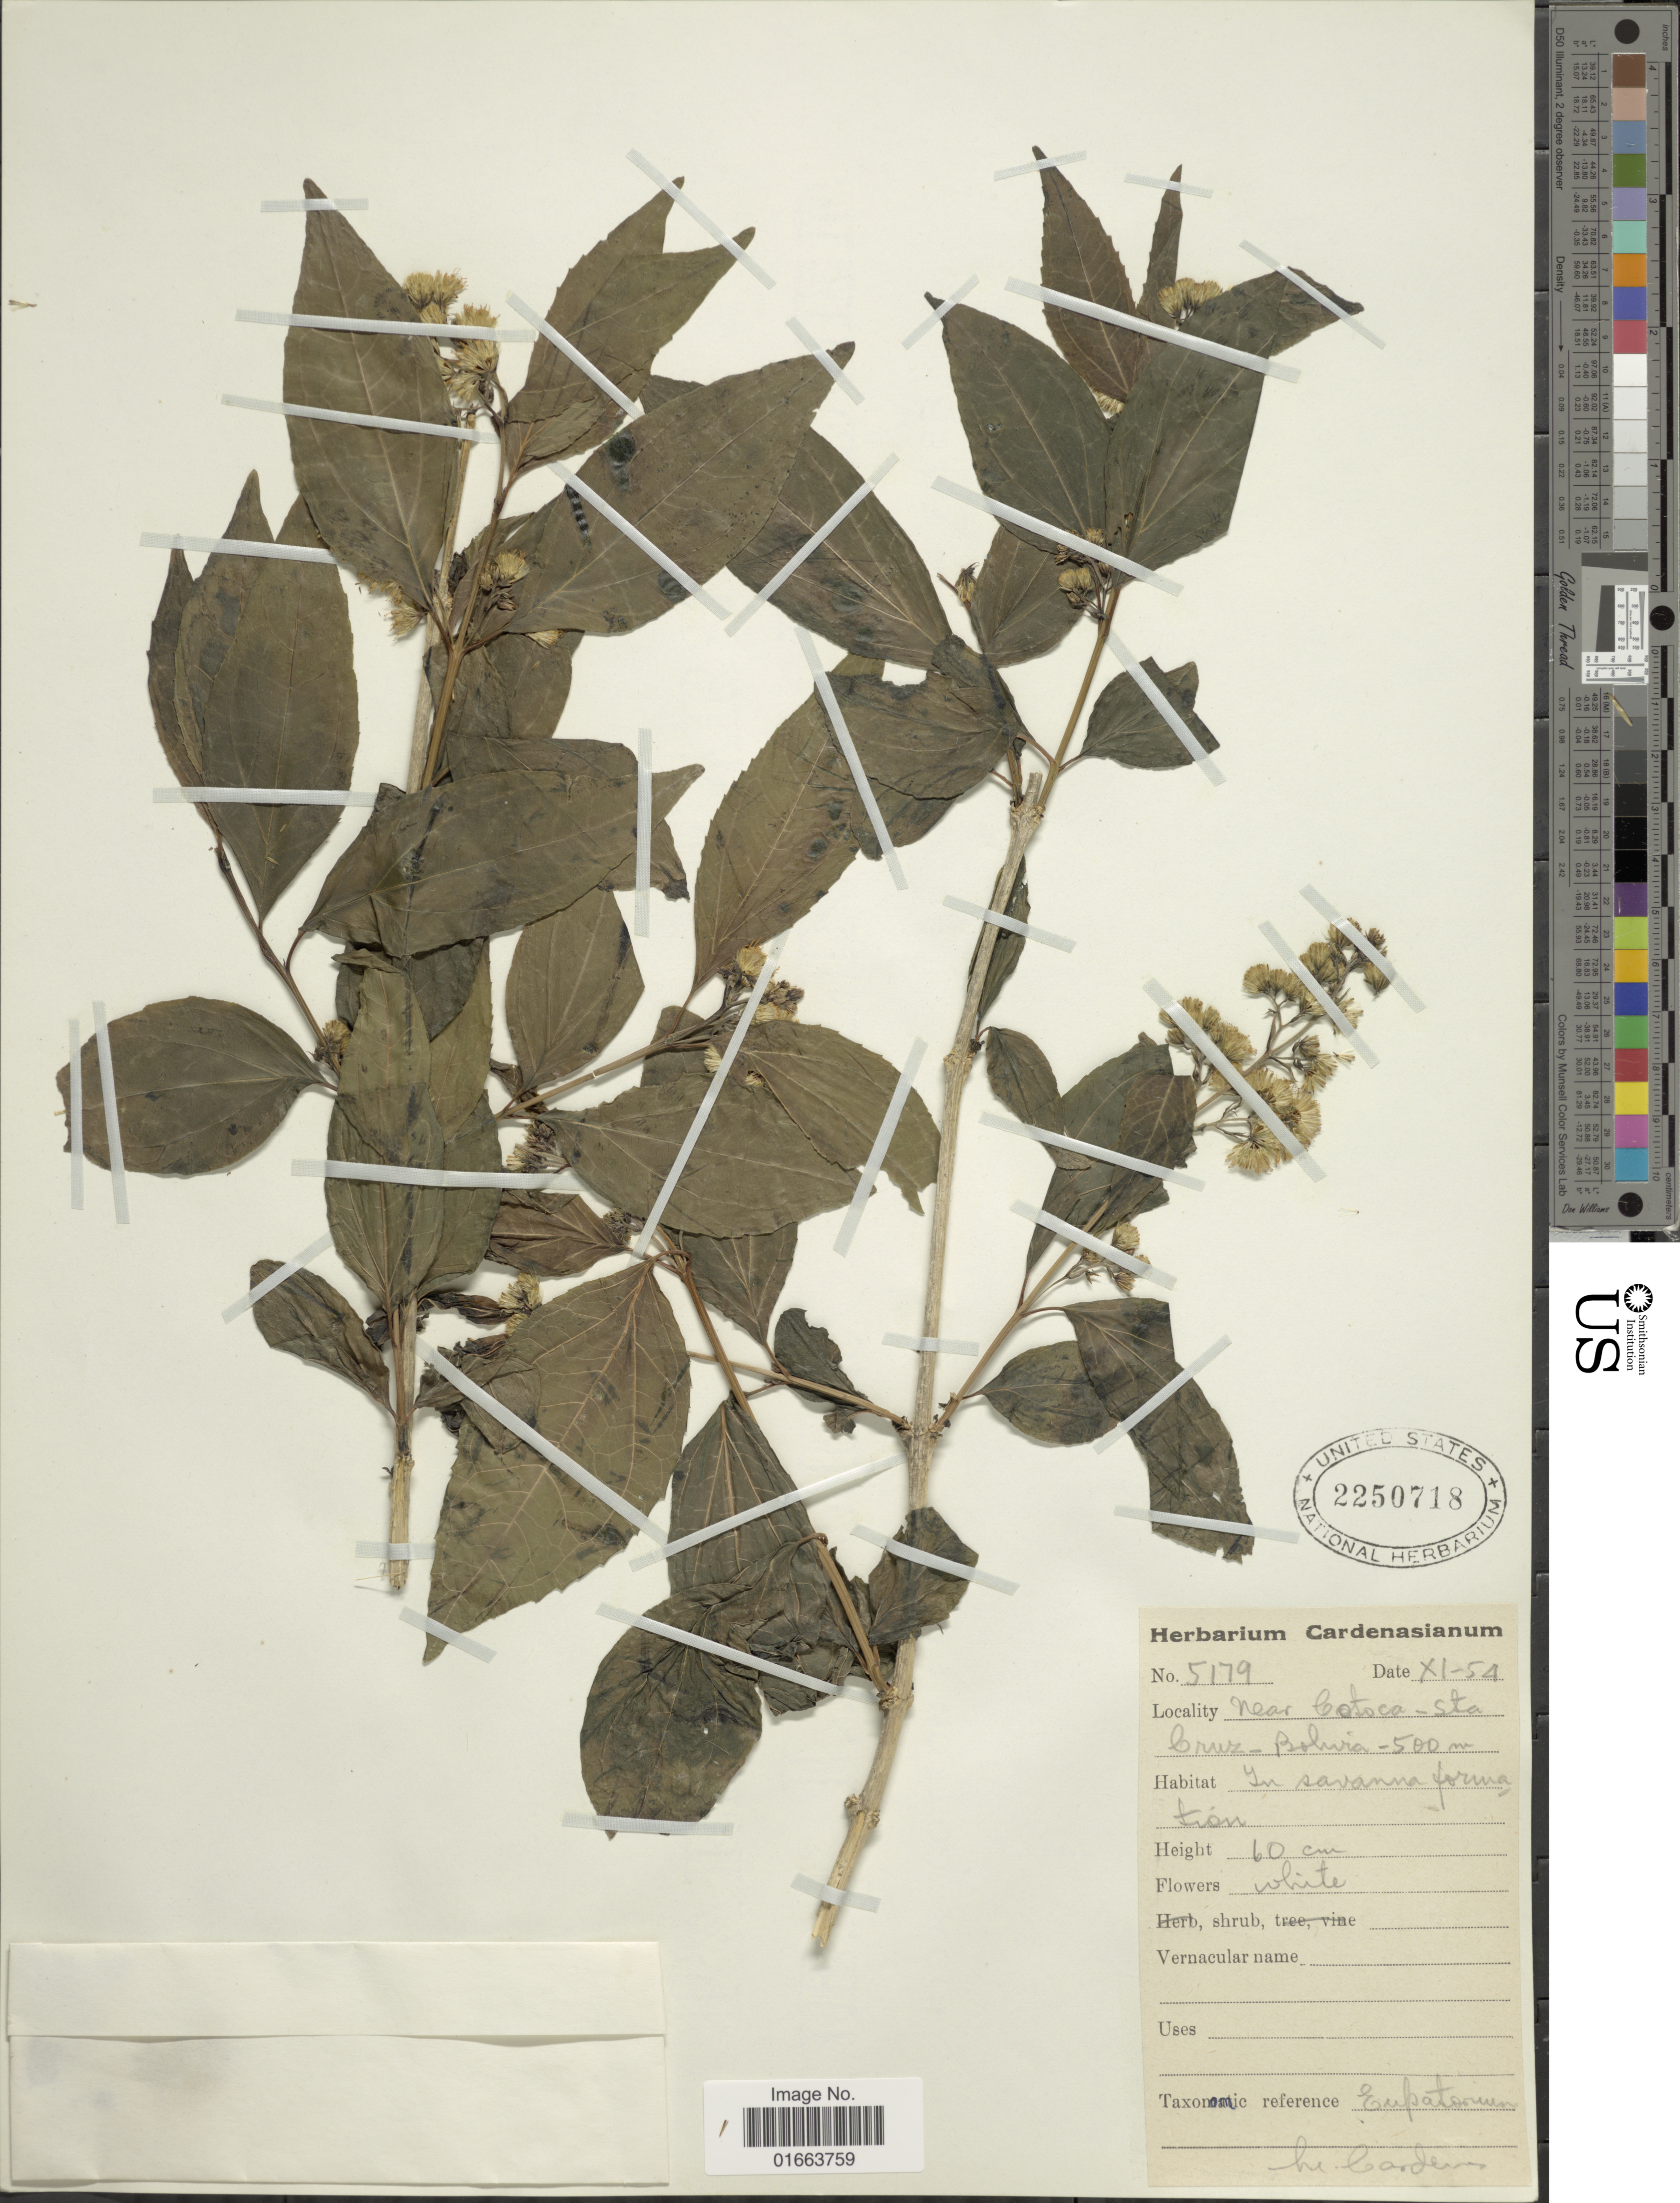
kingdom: Plantae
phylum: Tracheophyta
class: Magnoliopsida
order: Asterales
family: Asteraceae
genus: Koanophyllon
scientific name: Koanophyllon simillimum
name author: (B.L. Rob.) R.M. King & H. Rob.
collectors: ex herb. Cardenasianum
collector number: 5179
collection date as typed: Transcribed d/m/y: /11/54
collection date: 1954-11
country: Bolivia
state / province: Santa Cruz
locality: Near Cotoca-Sta Cruz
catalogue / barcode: US 2250718